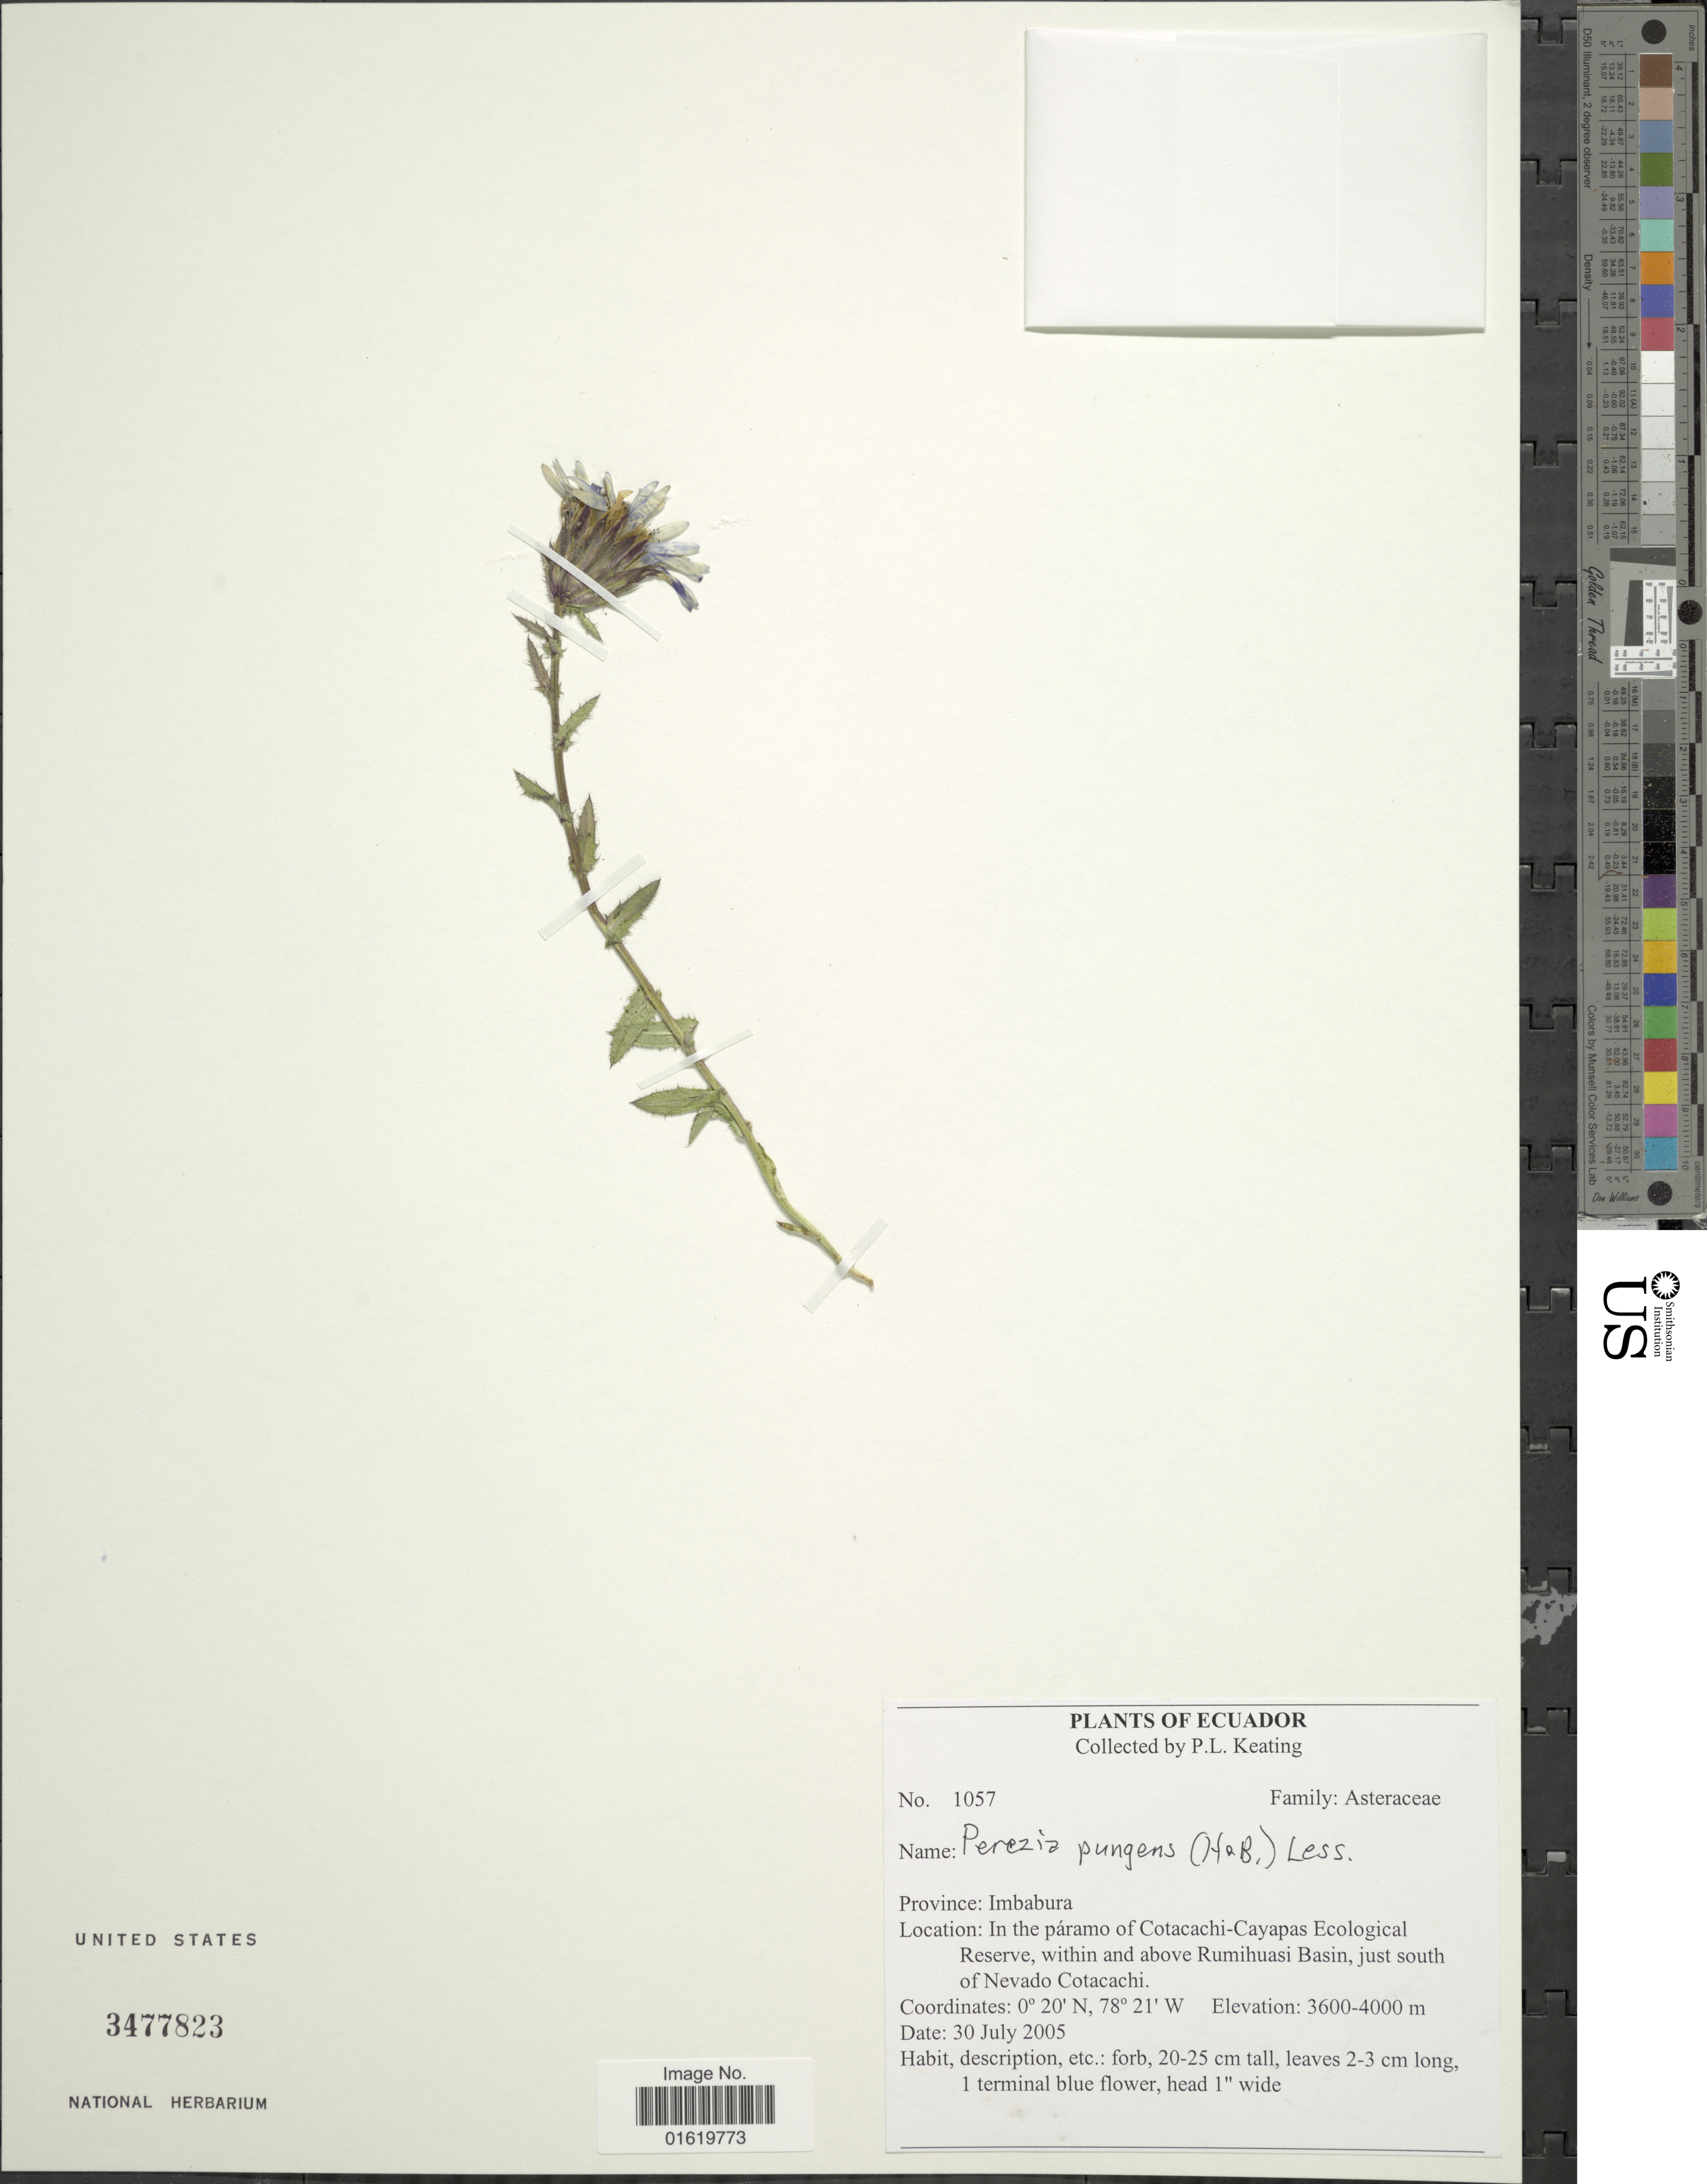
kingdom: Plantae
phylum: Tracheophyta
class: Magnoliopsida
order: Asterales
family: Asteraceae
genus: Perezia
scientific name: Perezia pungens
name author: (Humb. & Bonpl.) Less.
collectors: P. Keating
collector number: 1057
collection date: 2005-07-30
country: Ecuador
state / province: Imbabura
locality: Province: Imbabura. In the páramo of Cotacachi-Cayapas Ecological Reserve, within and above Rumihuasi Basin, just south of Nevado Cotacachi.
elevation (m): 3600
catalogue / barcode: US 3477823